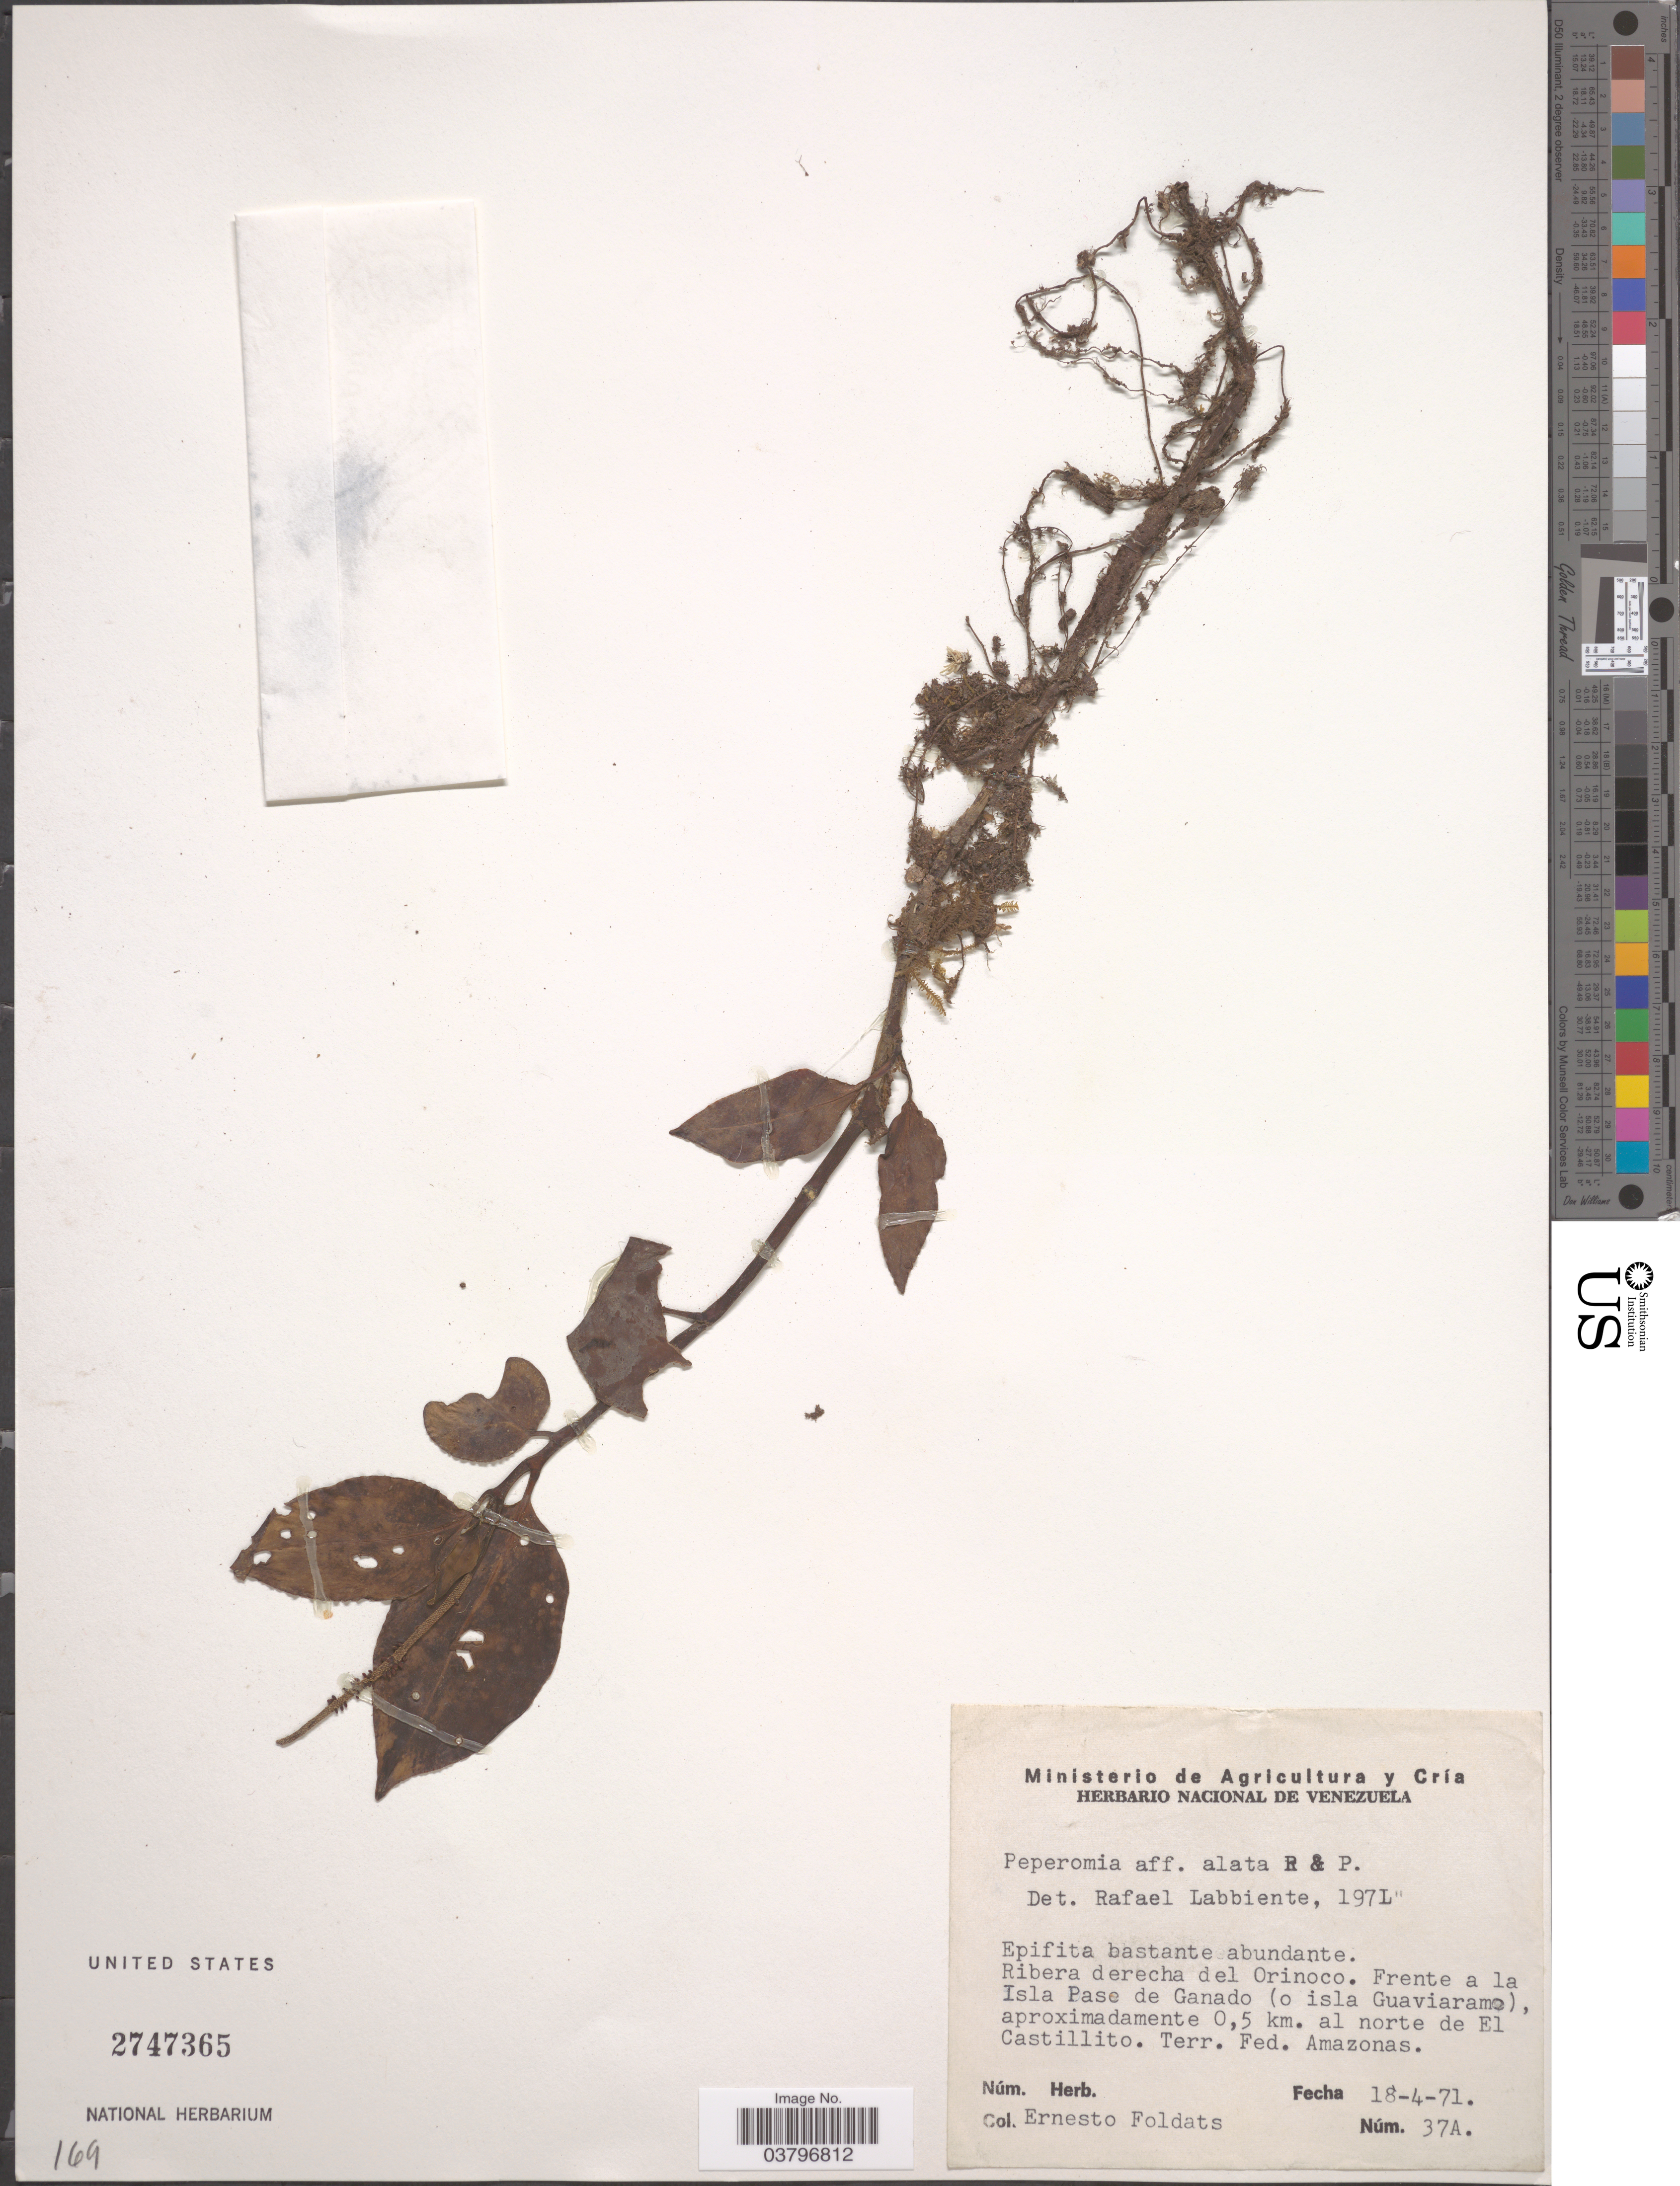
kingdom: Plantae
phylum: Tracheophyta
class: Magnoliopsida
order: Piperales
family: Piperaceae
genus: Peperomia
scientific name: Peperomia alata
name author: Ruiz & Pav.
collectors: E. Foldats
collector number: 37A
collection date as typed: Transcribed d/m/y: 18/4/71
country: Venezuela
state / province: Amazonas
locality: Ribera derecha del Orinoco. Frente a la Isla Pase de Ganado (o isla Guaviaramo), aproximadamente 0.5 km. al norte de El Castillito. Terr. Fed. Amazonas.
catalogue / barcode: US 2747365